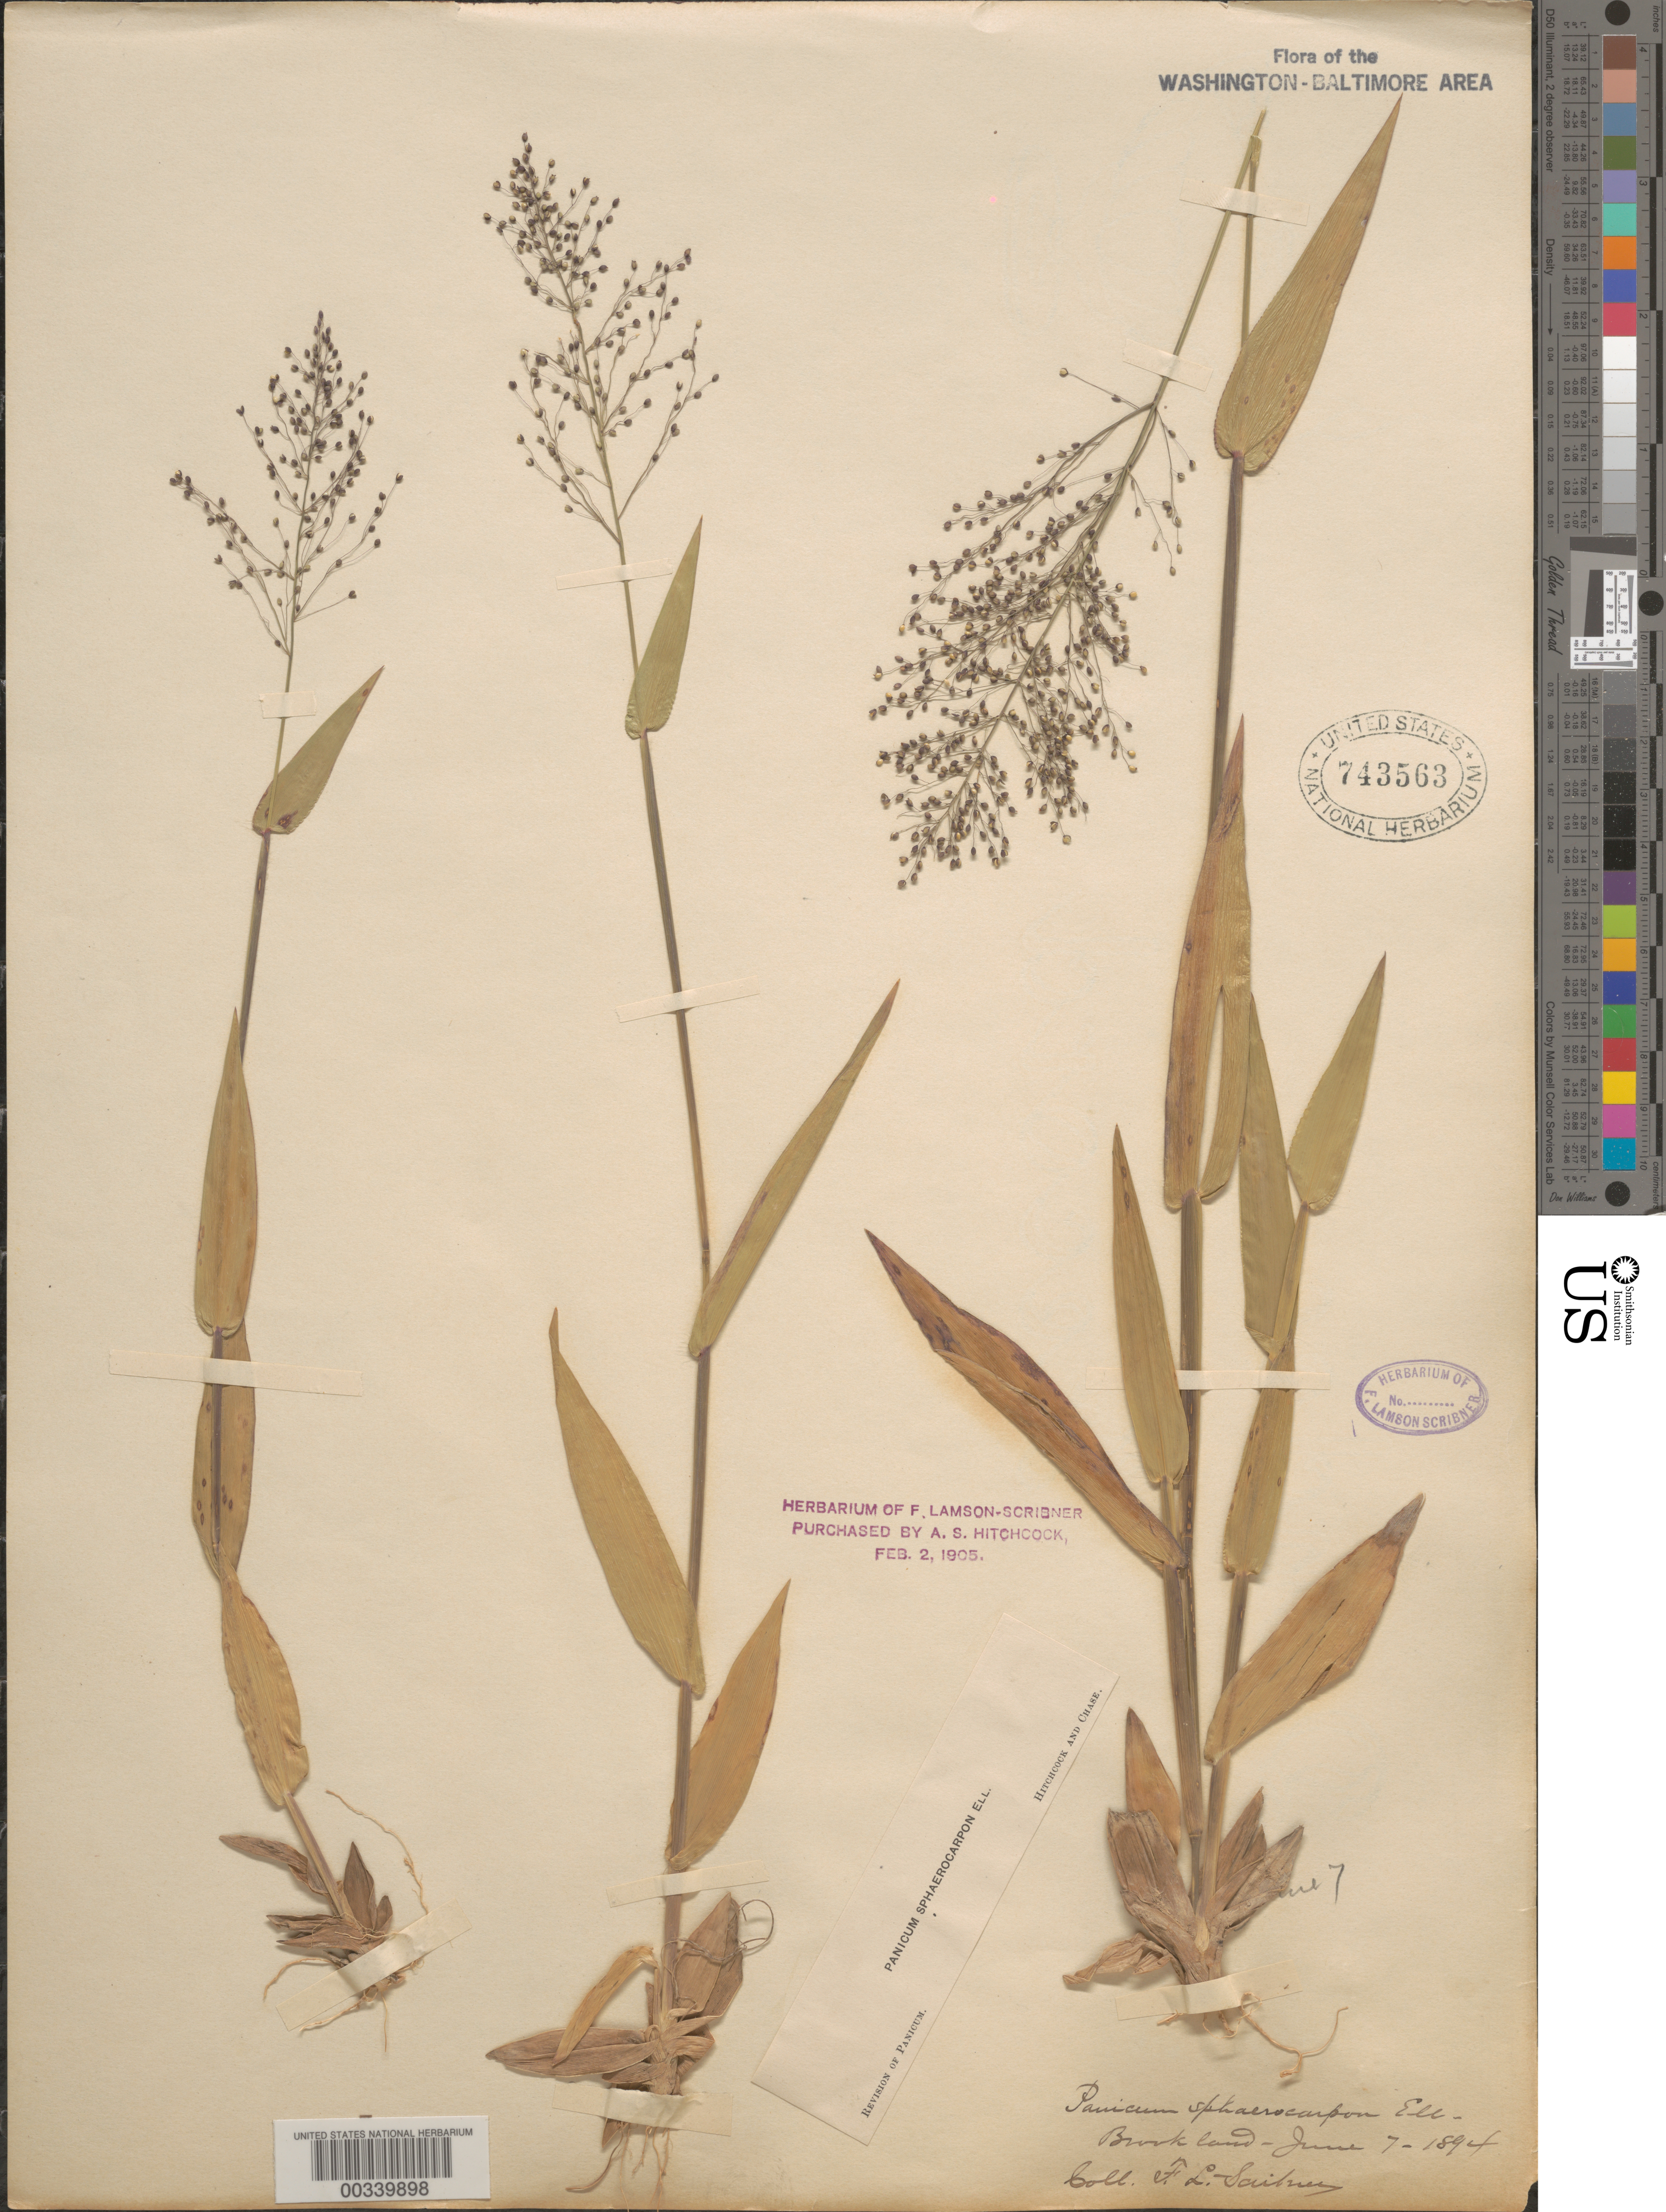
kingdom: Plantae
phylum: Tracheophyta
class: Liliopsida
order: Poales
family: Poaceae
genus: Dichanthelium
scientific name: Dichanthelium sphaerocarpon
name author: (Elliott) Gould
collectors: F. L. Scribner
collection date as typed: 07 Jun 1894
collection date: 1894-06-07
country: United States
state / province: District of Columbia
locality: Brookland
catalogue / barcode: US 743563